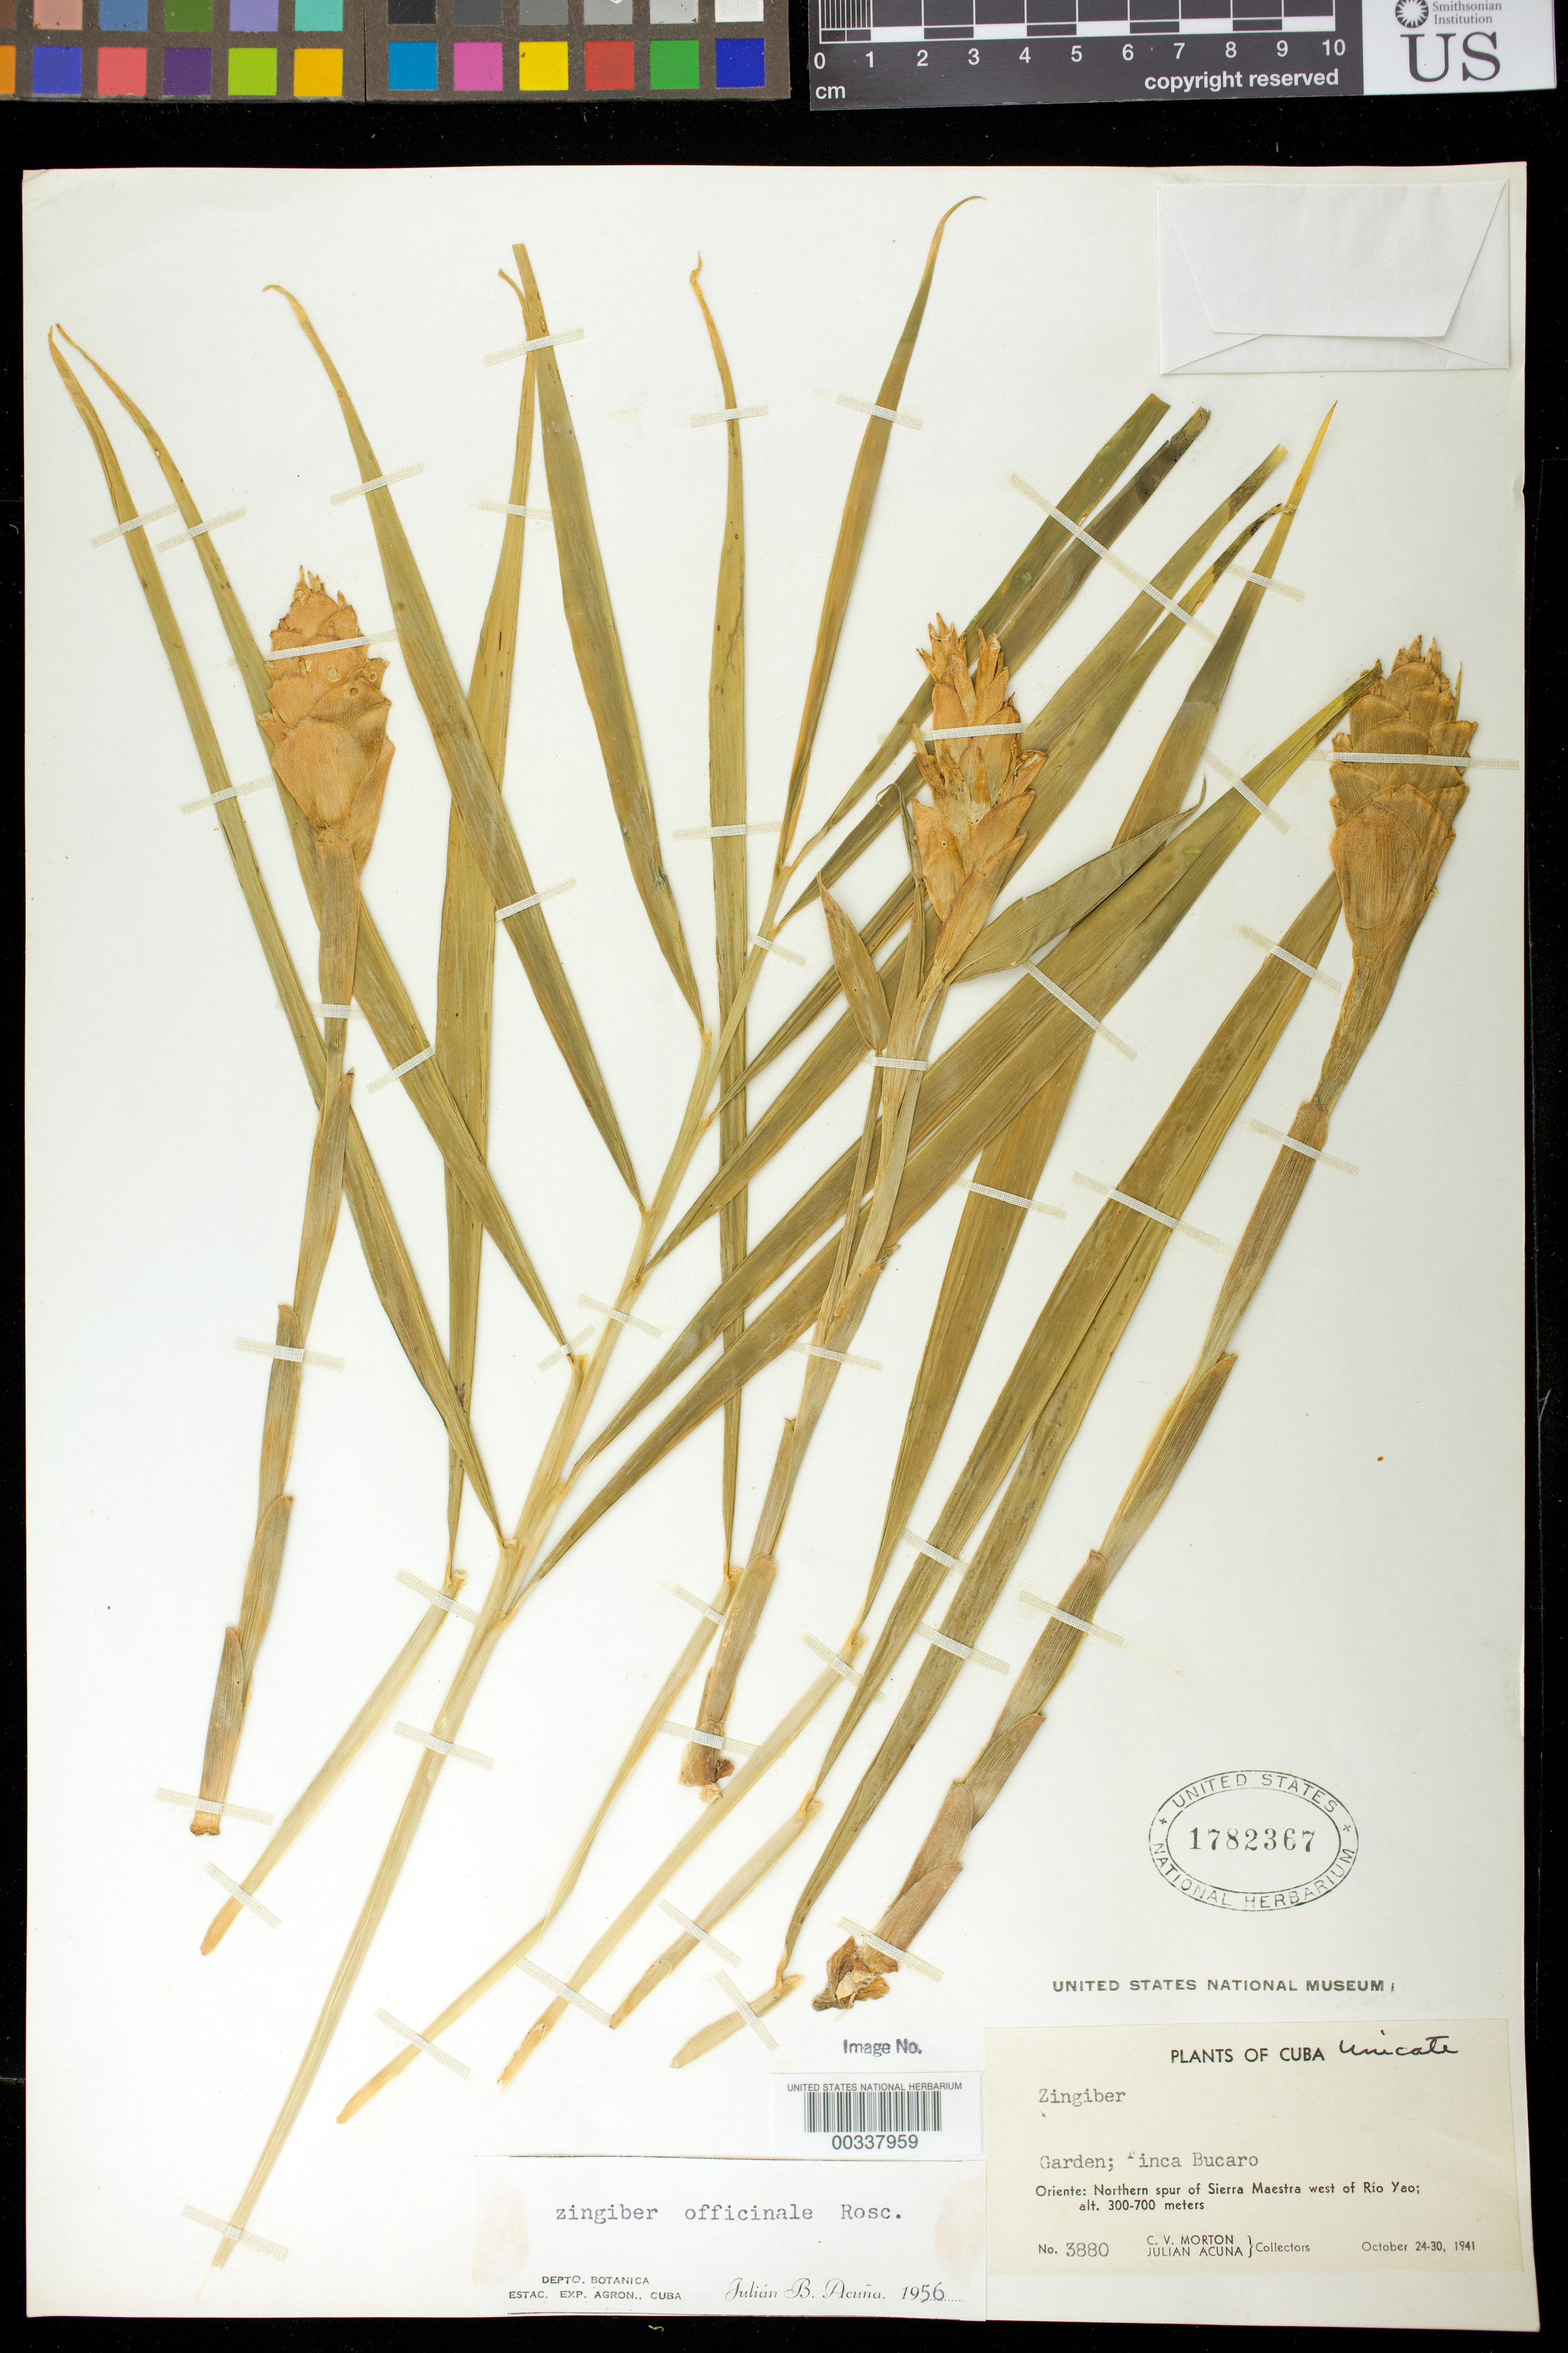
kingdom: Plantae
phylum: Tracheophyta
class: Liliopsida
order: Zingiberales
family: Zingiberaceae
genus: Zingiber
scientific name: Zingiber officinale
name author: Roscoe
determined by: Acuña, J. B.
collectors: C. V. Morton & J. B. Acuña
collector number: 3880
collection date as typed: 24 Oct 1941 to 30 Oct 1941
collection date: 1941-10-24/1941-10-30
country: Cuba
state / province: Oriente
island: Greater Antilles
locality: Garden; finca bucaro, northern spur of sierra maestra w of rio yao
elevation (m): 300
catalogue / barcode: US 1782367